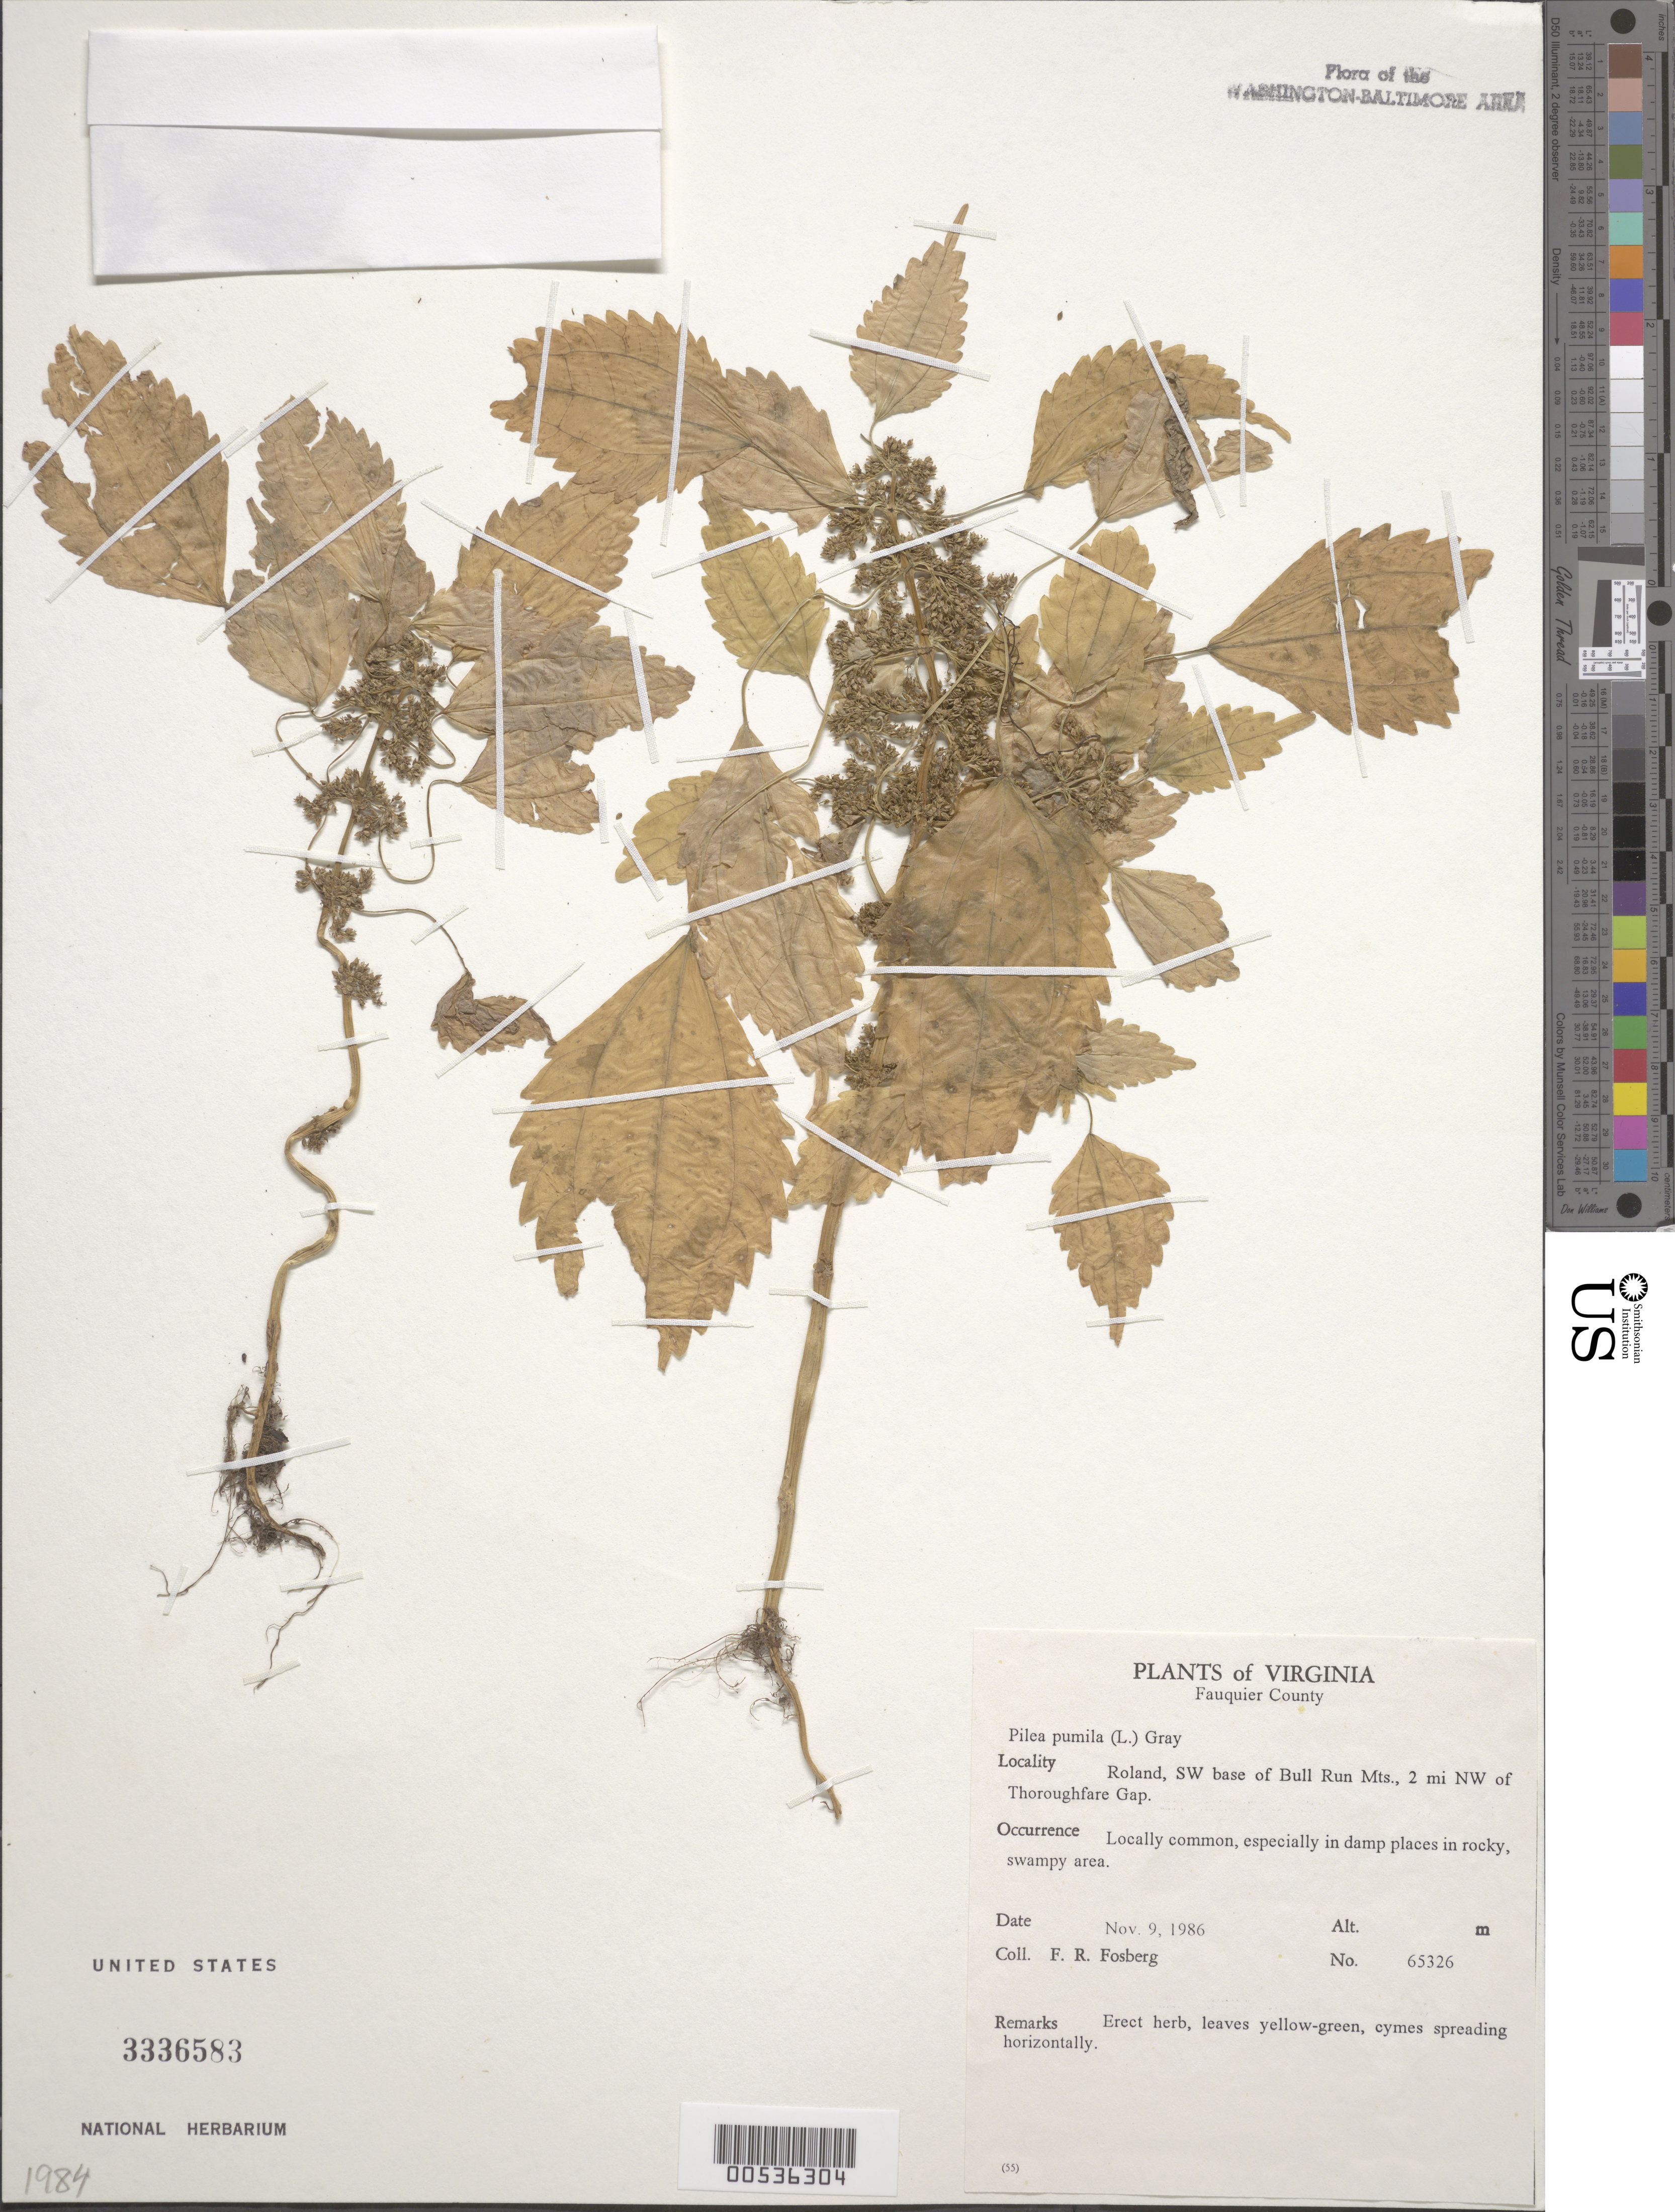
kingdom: Plantae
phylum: Tracheophyta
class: Magnoliopsida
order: Rosales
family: Urticaceae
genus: Pilea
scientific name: Pilea pumila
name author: (L.) A. Gray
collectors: F. R. Fosberg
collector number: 65326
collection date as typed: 09 Nov 1986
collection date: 1986-11-09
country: United States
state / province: Virginia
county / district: Fauquier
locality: Roland, SW base of Bull Run Mts., NW of Thorofare Gap Bull Run Mts.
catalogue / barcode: US 3336583